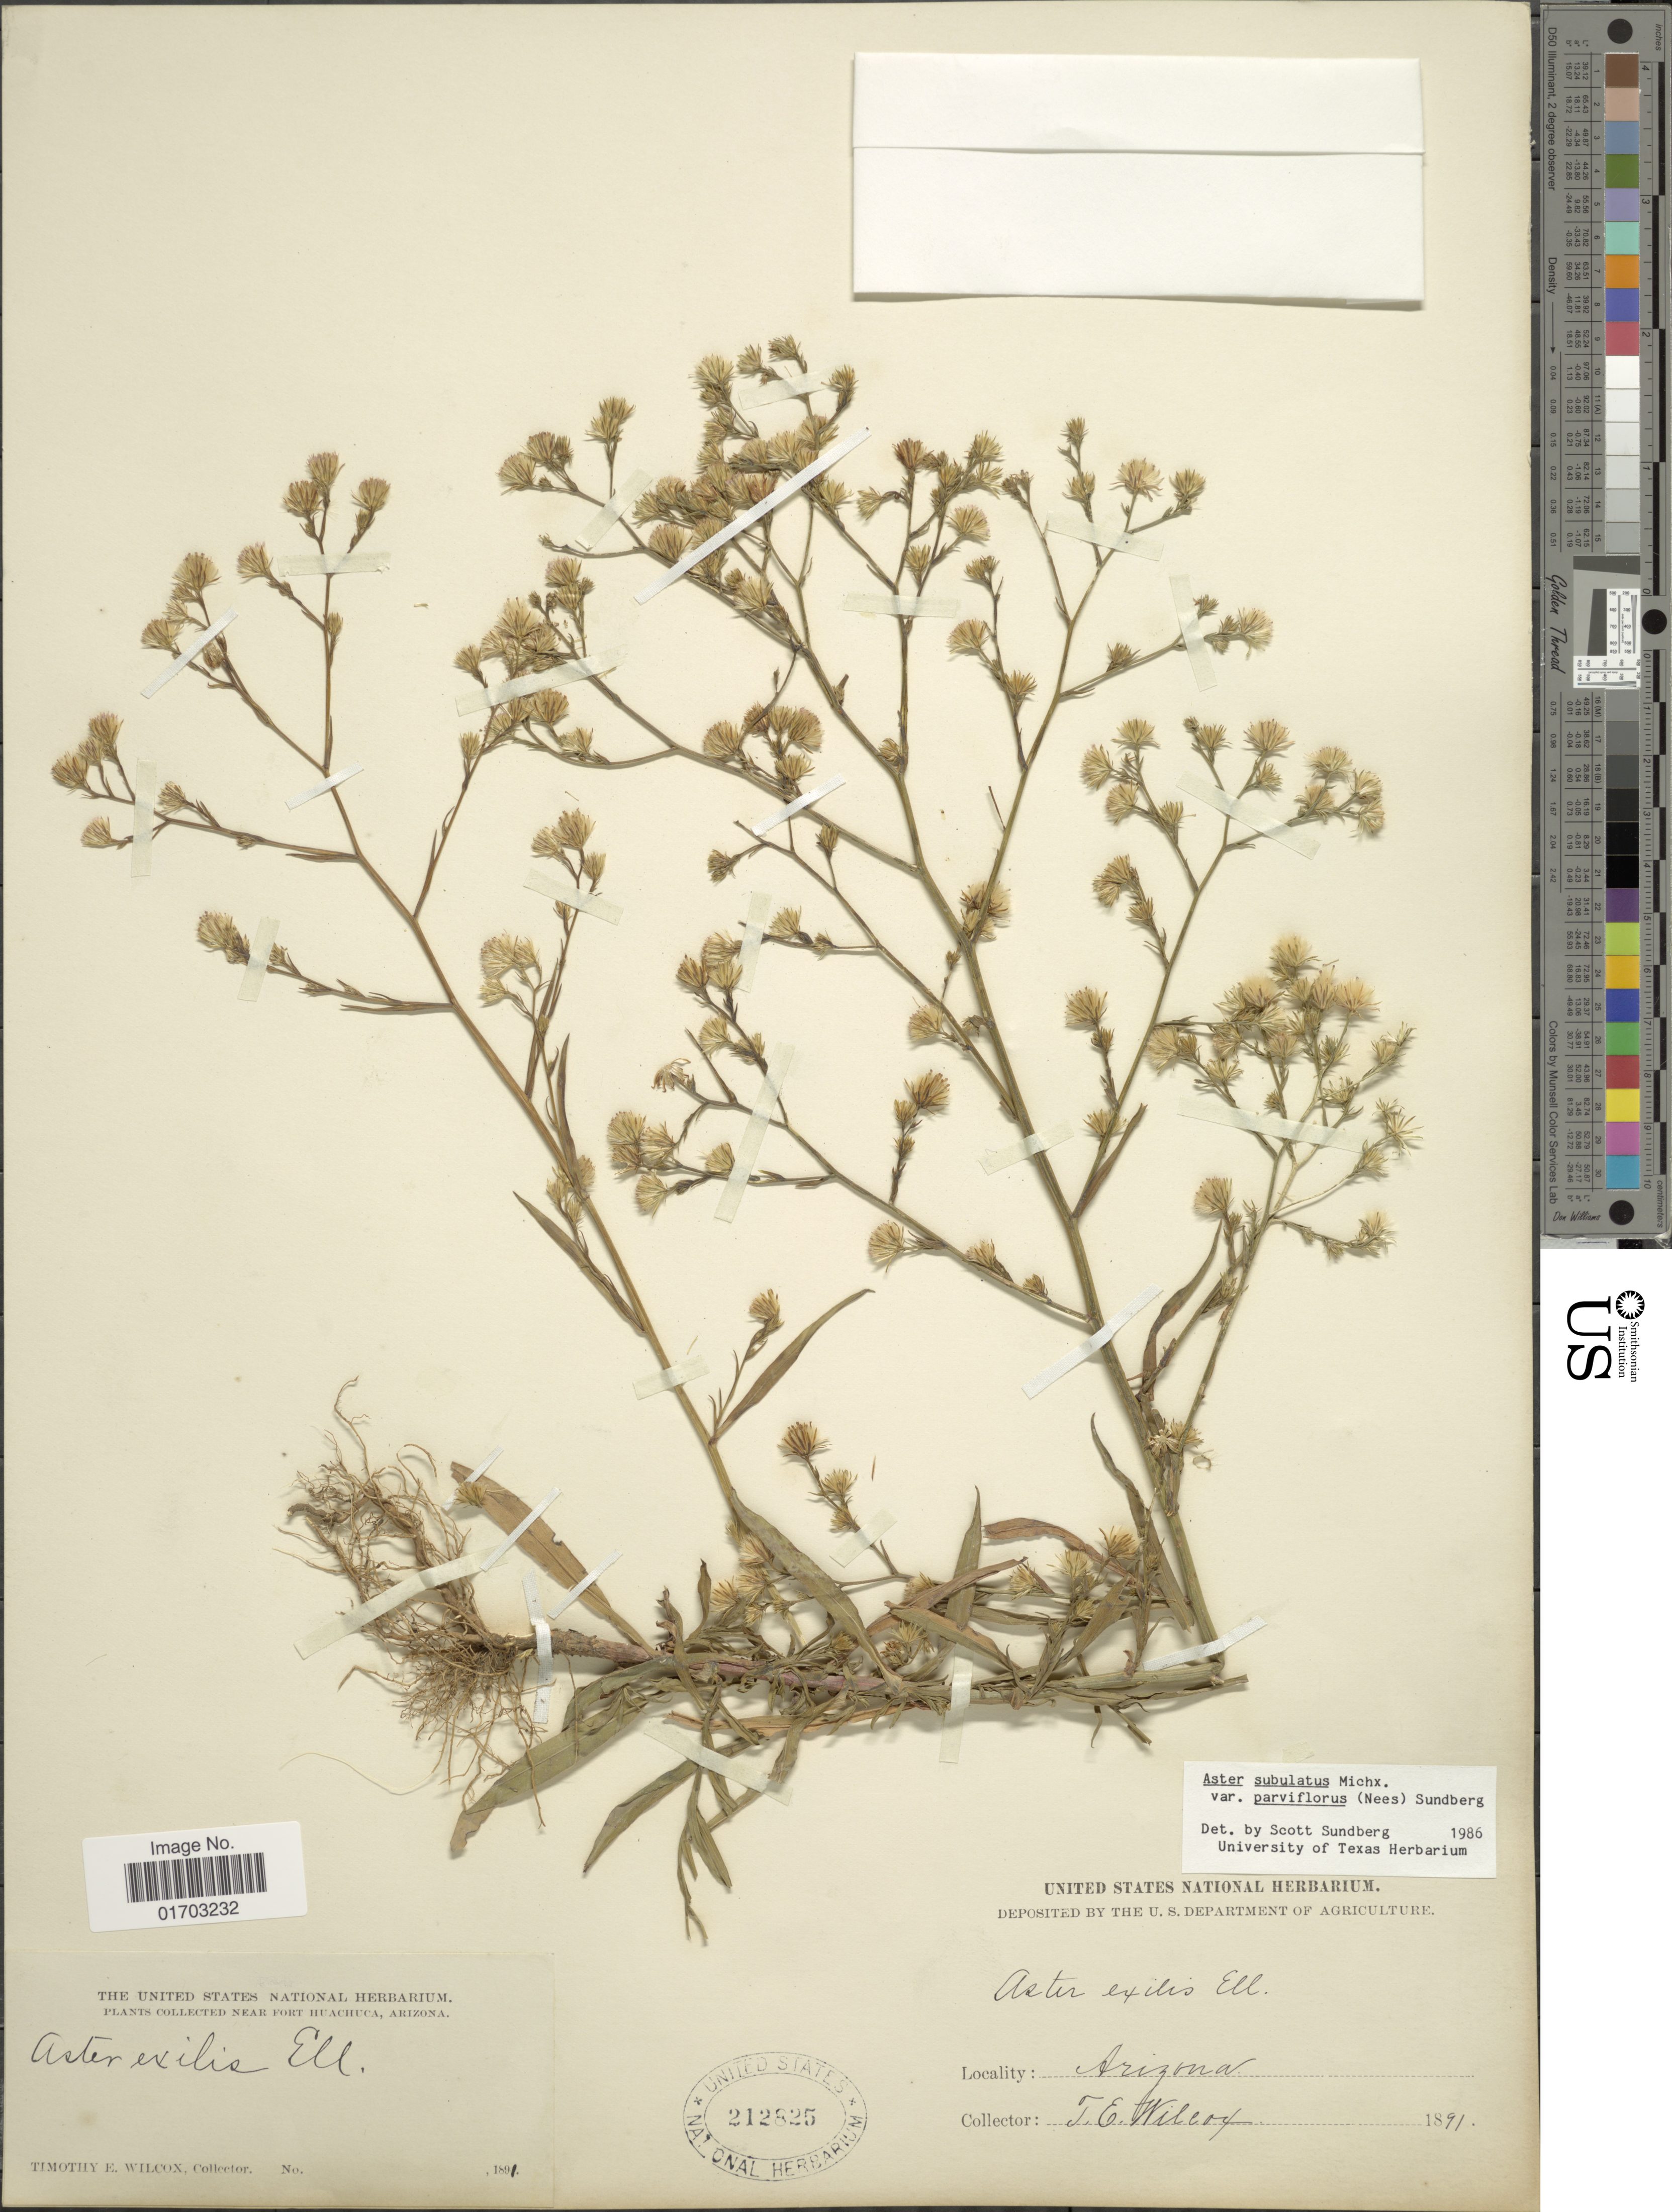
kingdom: Plantae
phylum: Tracheophyta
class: Magnoliopsida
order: Asterales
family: Asteraceae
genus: Symphyotrichum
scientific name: Symphyotrichum subulatum var. parviflorum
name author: (Nees) S.D. Sundb.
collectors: T. E. Wilcox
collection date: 1891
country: United States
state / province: Arizona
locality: Near Fort Huachuca.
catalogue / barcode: US 212825